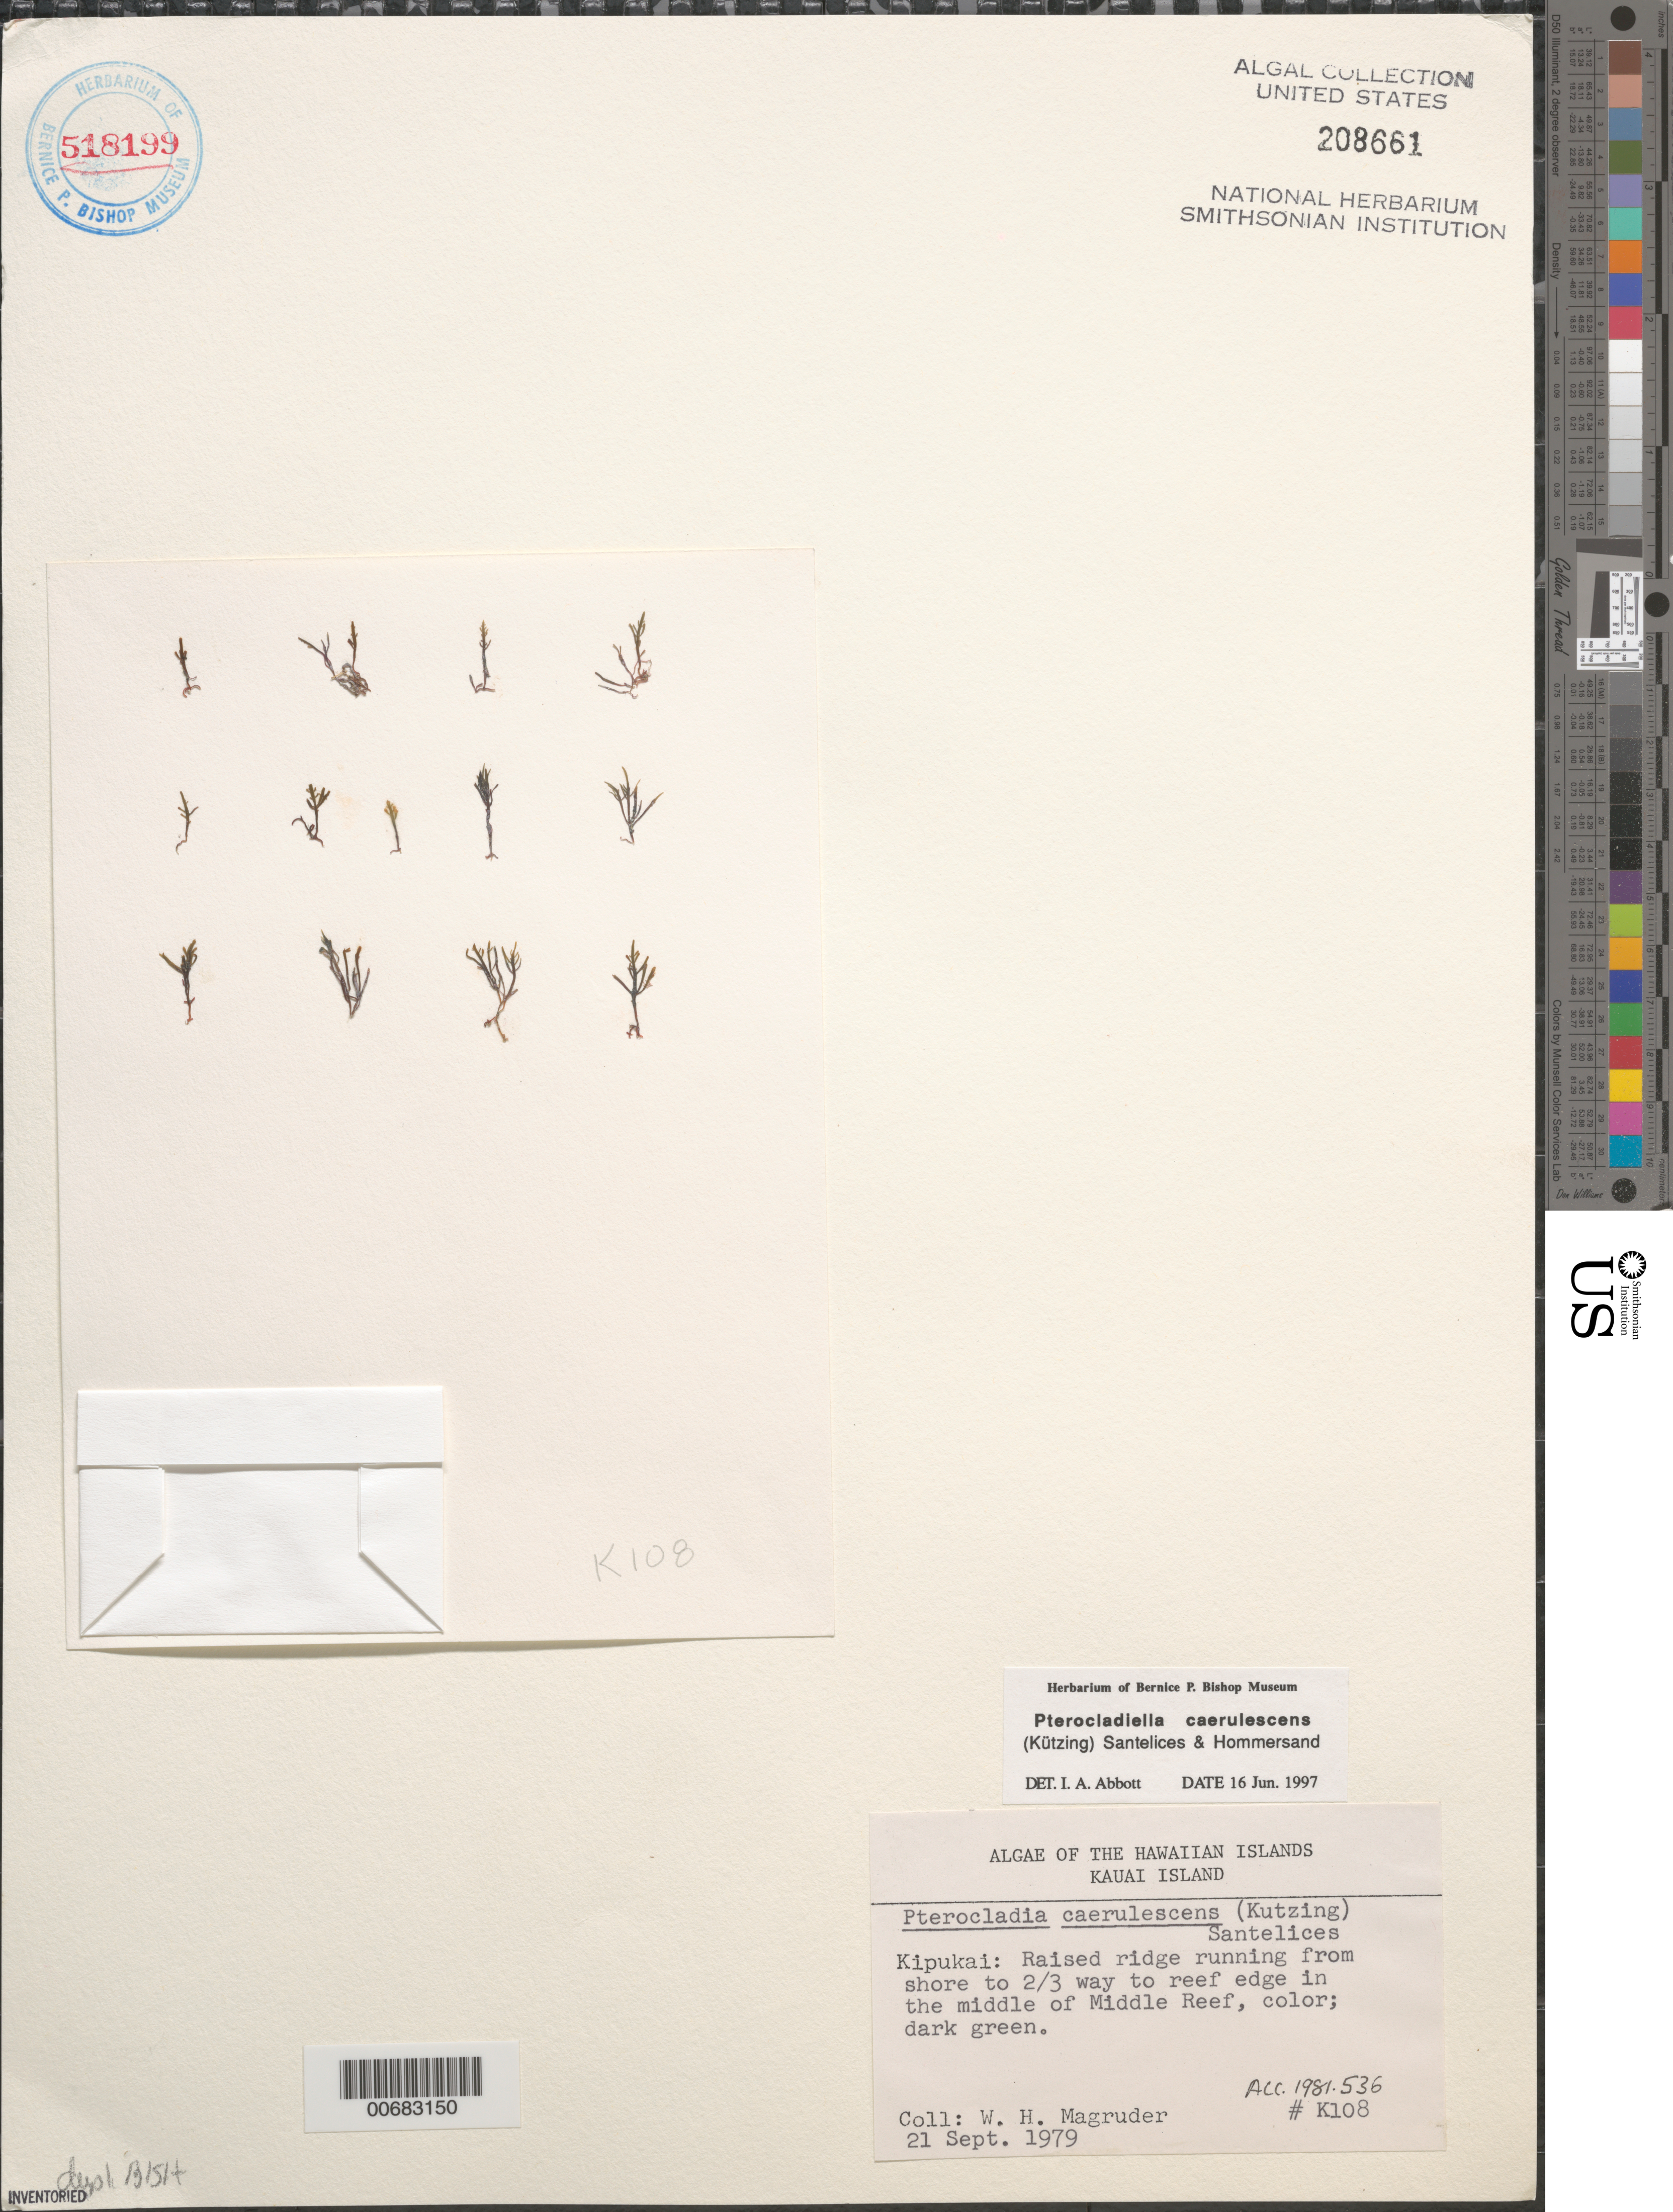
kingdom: Plantae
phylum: Rhodophyta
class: Florideophyceae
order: Gelidiales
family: Pterocladiaceae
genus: Pterocladiella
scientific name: Pterocladiella caerulescens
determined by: Abbott, Isabella A.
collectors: W. Magruder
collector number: K108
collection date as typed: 21 Sep 1979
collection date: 1979-09-21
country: United States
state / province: Hawaii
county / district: Kaui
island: Kaua'i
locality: Kipukai, Middle Reef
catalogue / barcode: US 208661